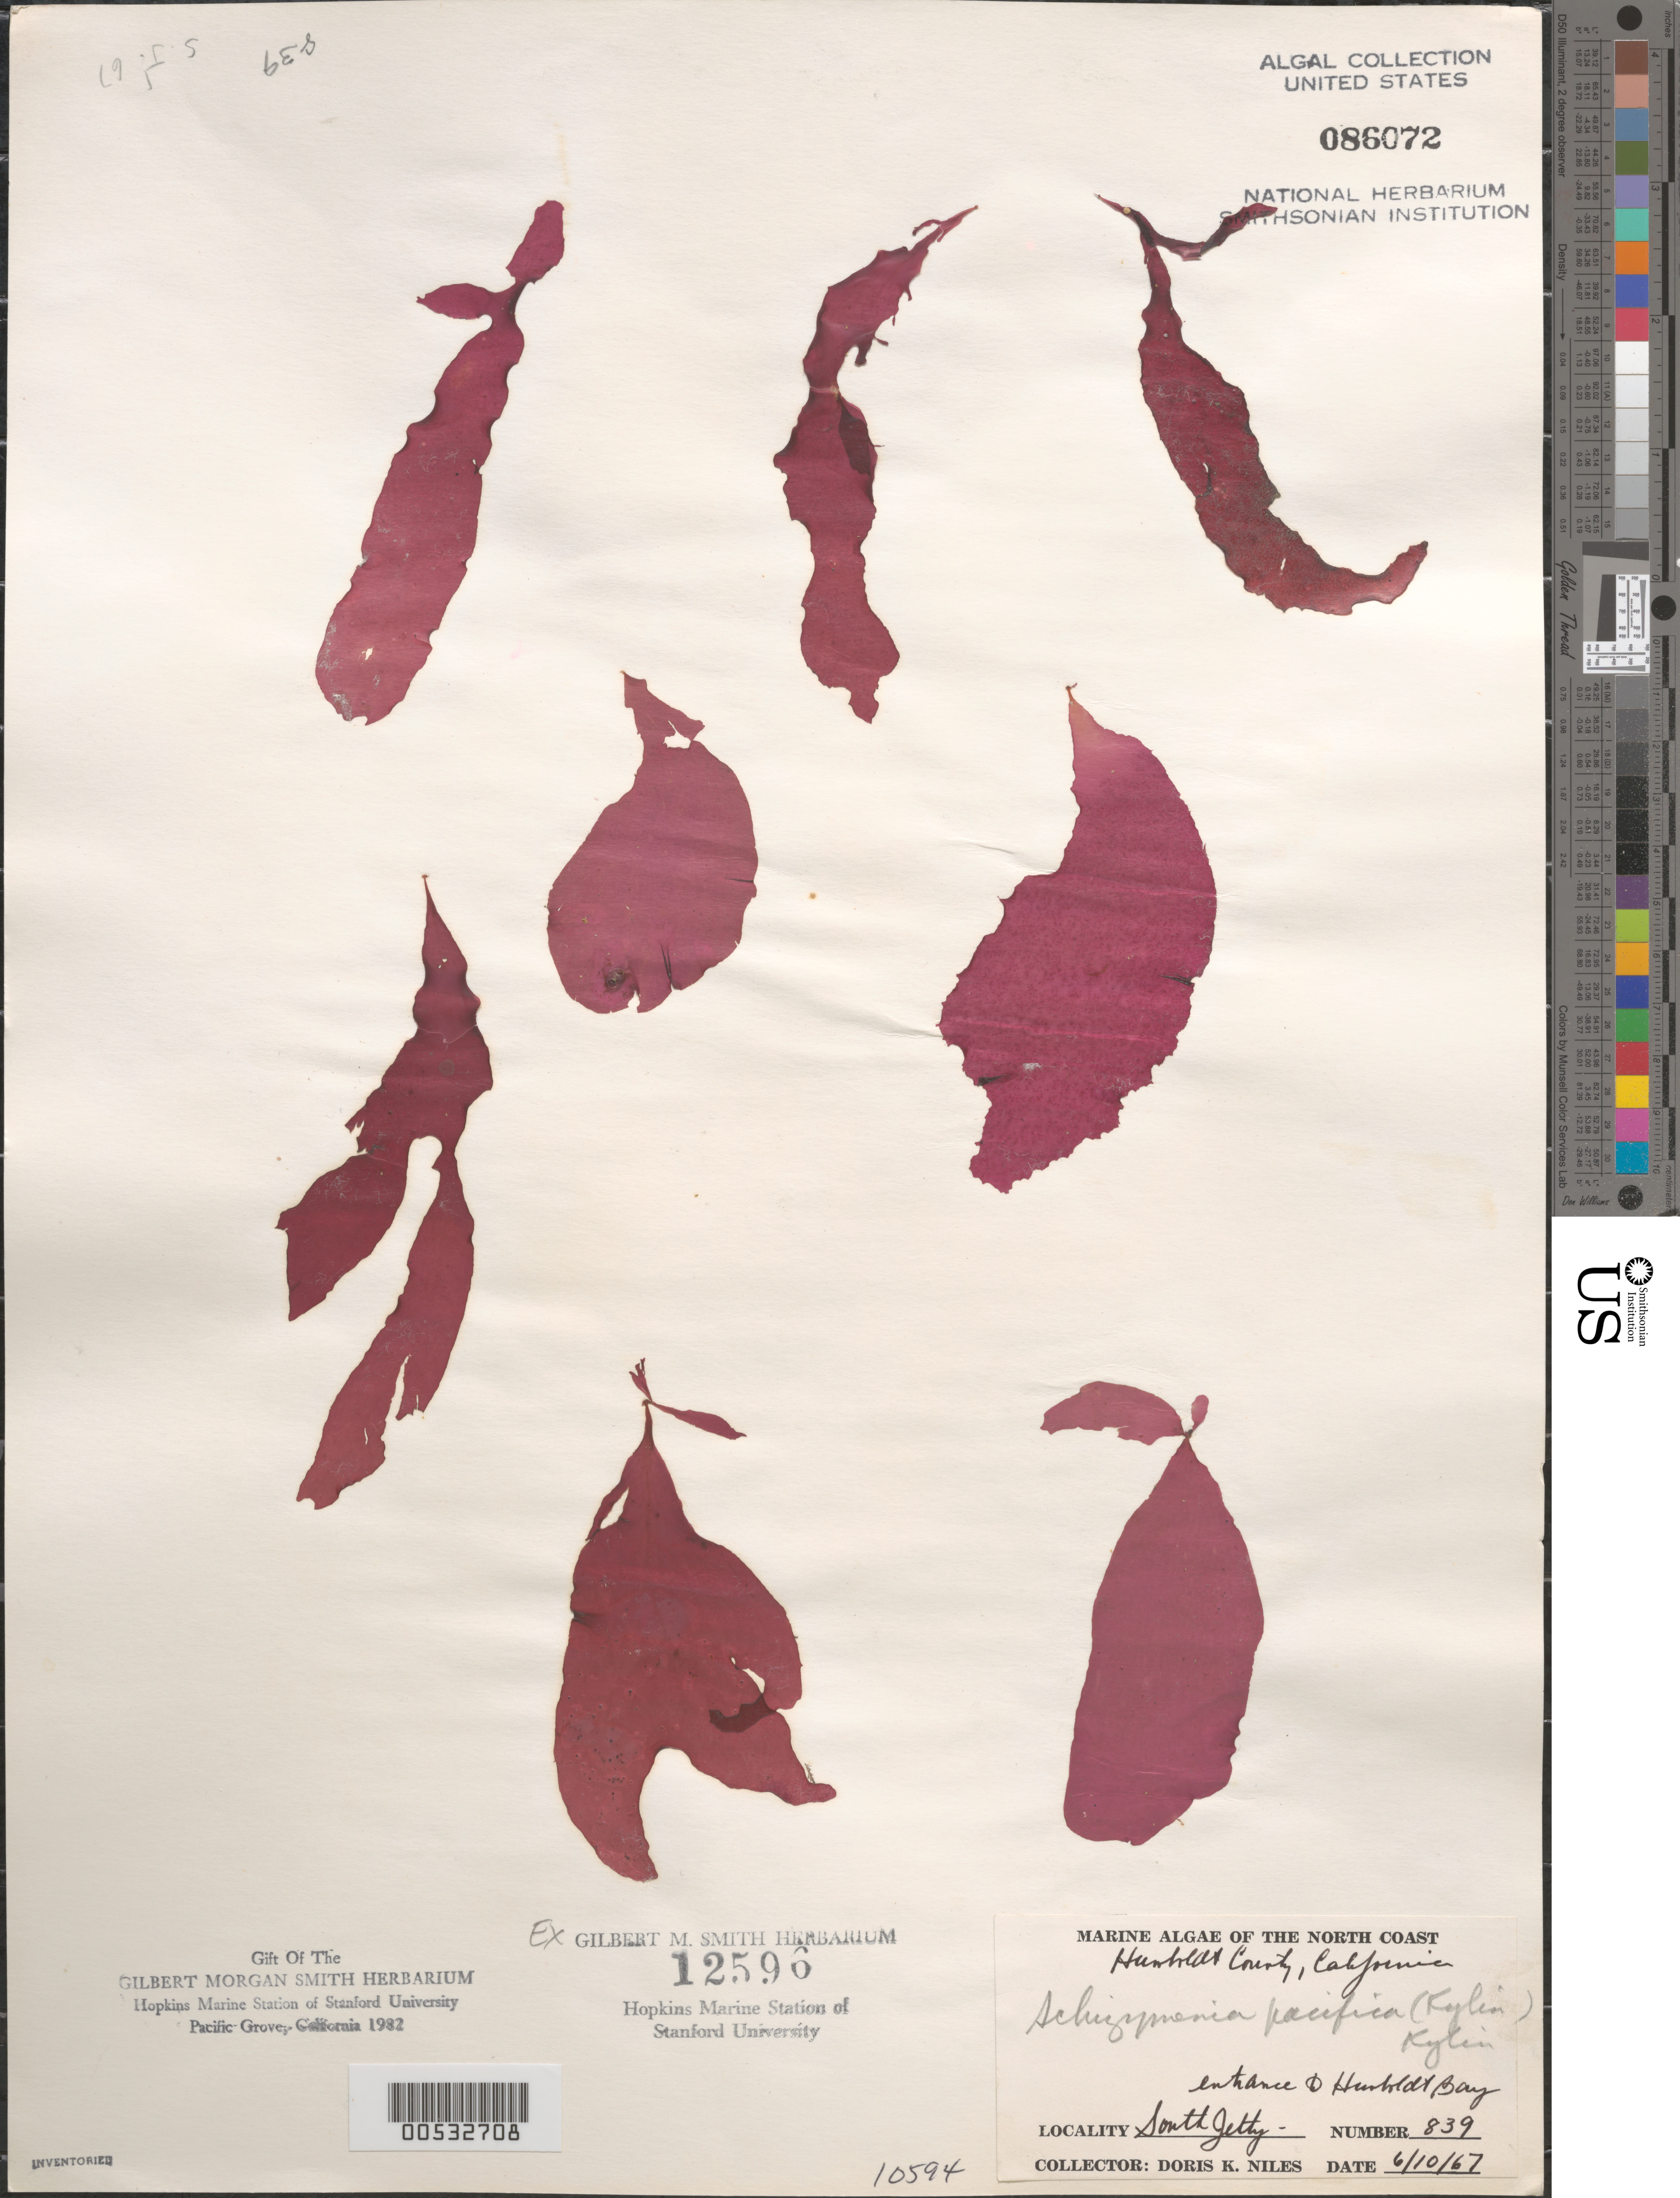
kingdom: Plantae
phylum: Rhodophyta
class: Florideophyceae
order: Nemastomatales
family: Schizymeniaceae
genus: Schizymenia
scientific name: Schizymenia pacifica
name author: (Kylin) Kylin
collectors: D. Niles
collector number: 839 & IAA 10594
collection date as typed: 10 Jun 1967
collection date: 1967-06-10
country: United States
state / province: California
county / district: Humboldt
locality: Humboldt Bay, South Jetty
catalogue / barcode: US 86072